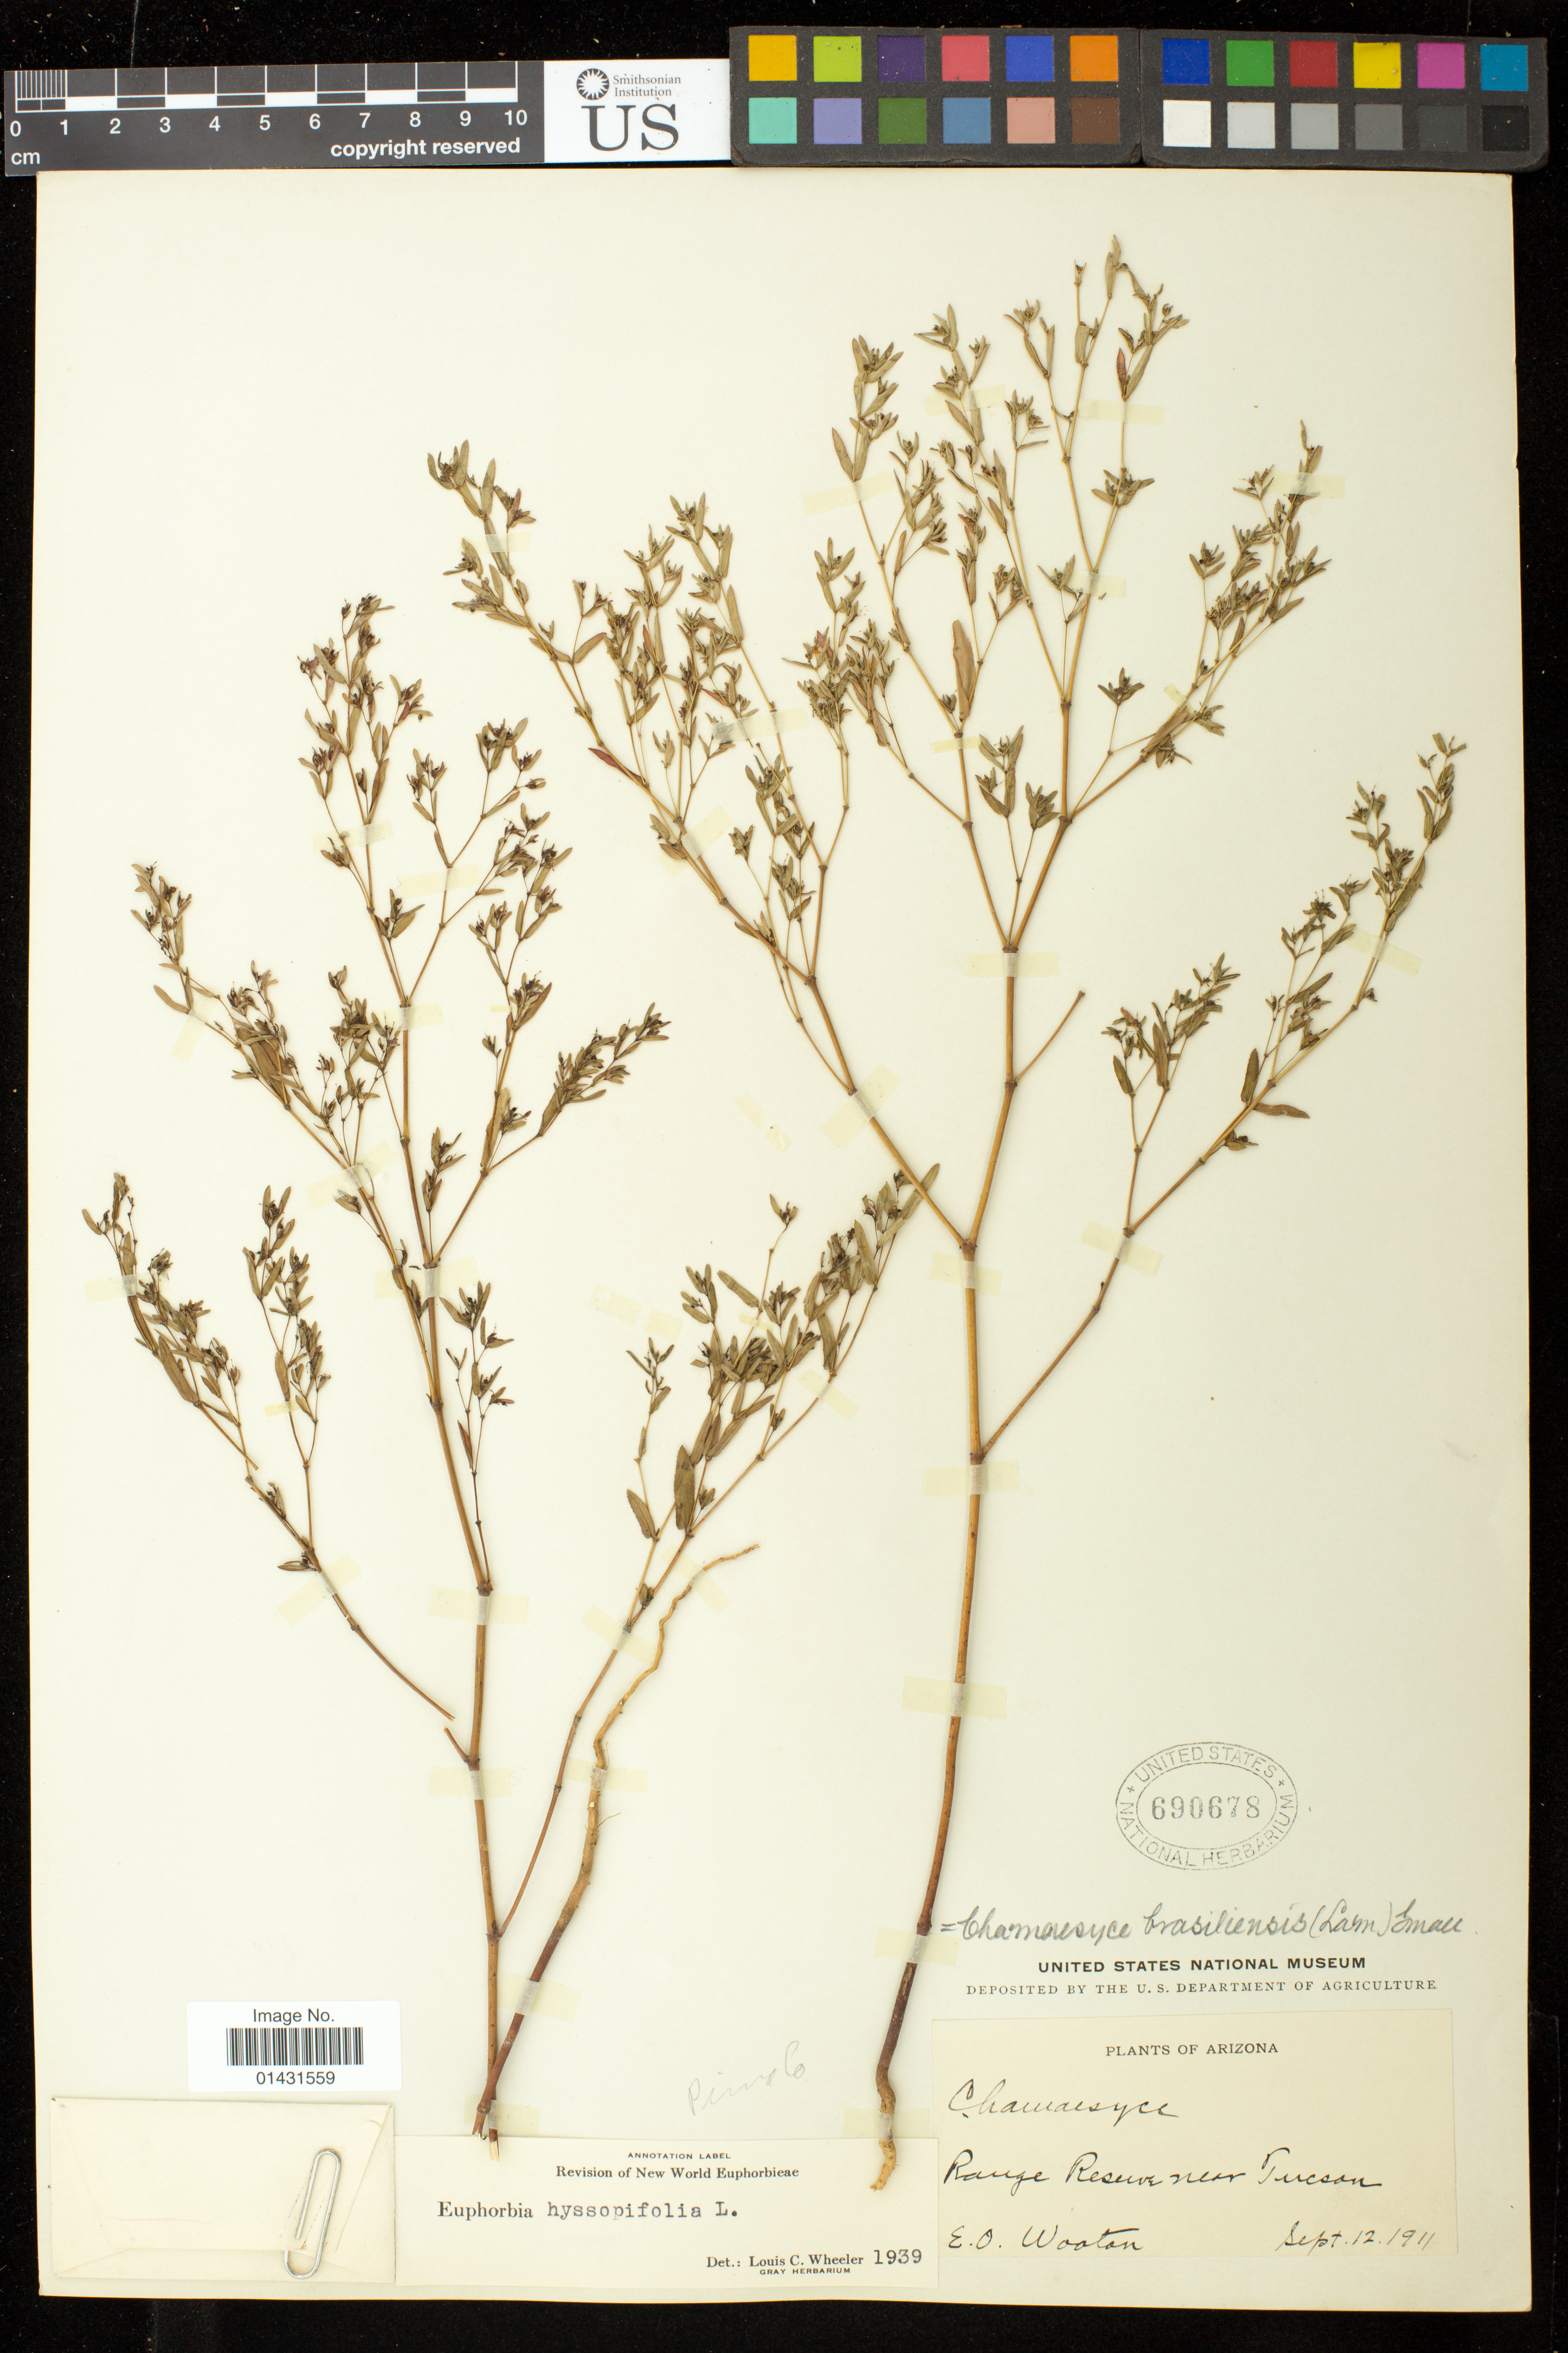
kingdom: Plantae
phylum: Tracheophyta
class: Magnoliopsida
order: Malpighiales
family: Euphorbiaceae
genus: Euphorbia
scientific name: Euphorbia hyssopifolia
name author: L.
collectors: E. O. Wooton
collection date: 1911-09-12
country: United States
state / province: Arizona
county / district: Pima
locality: Range Reserve near Tucson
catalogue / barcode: US 690678